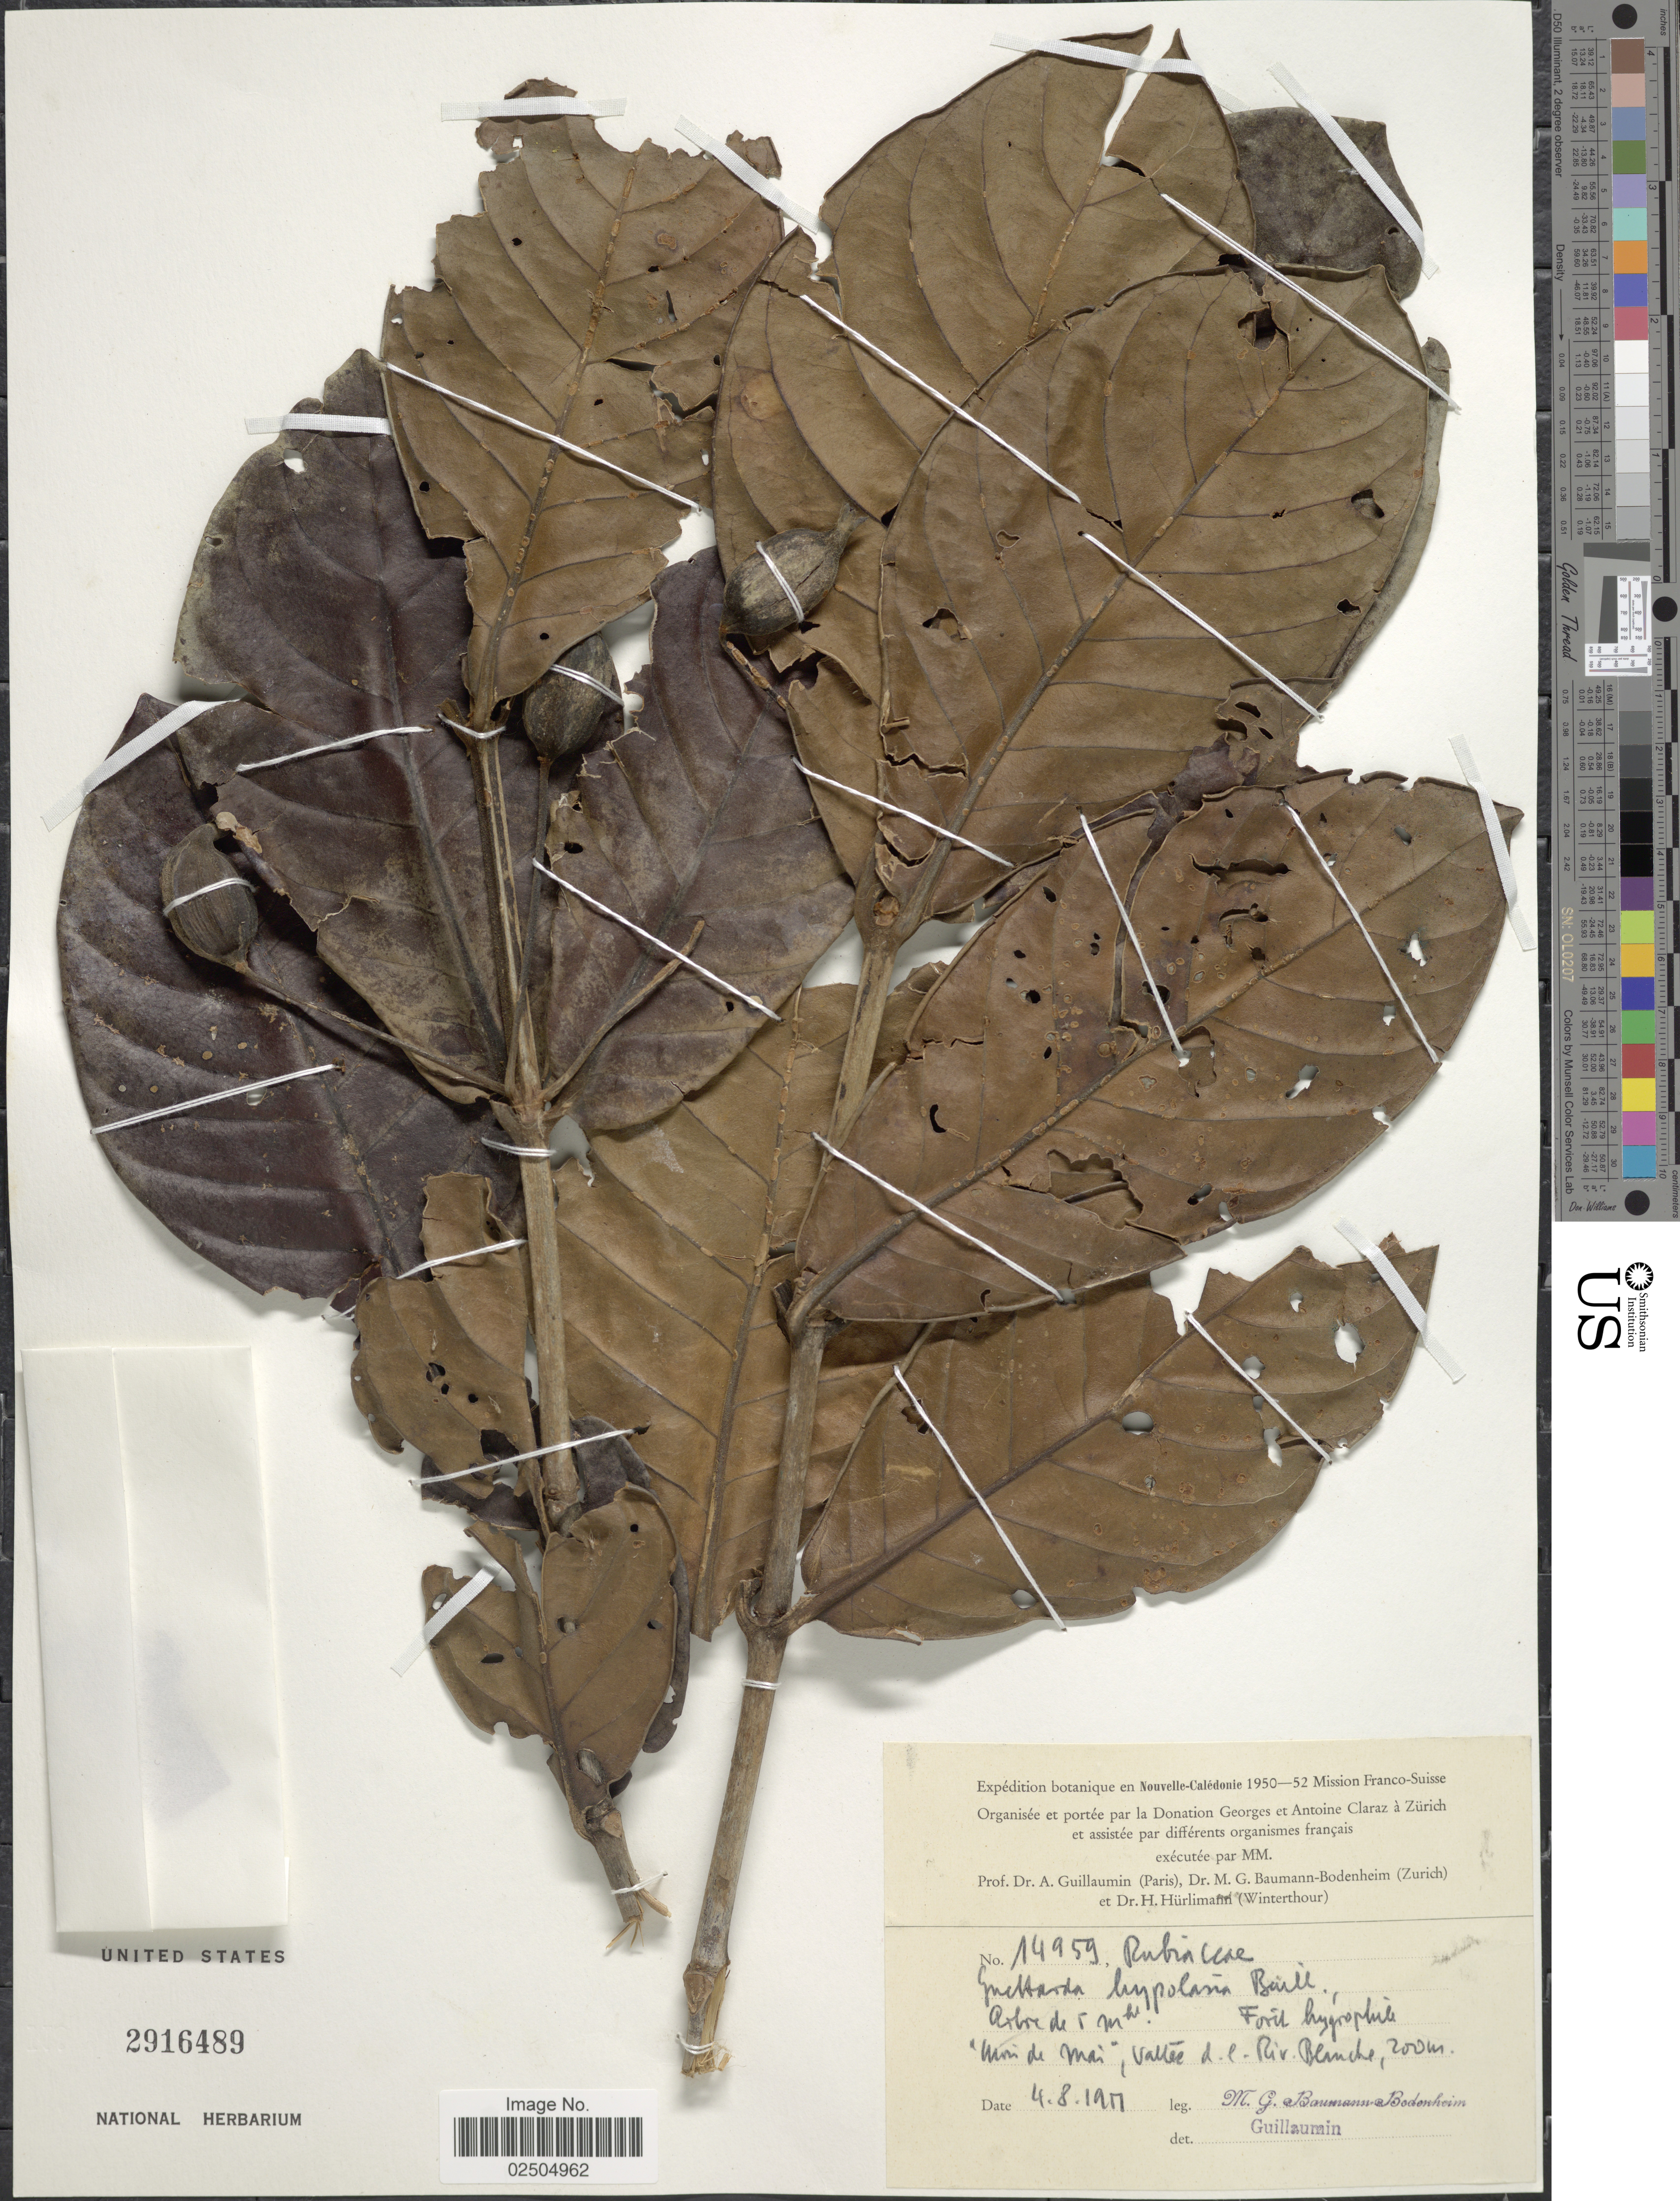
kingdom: Plantae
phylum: Tracheophyta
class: Magnoliopsida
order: Gentianales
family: Rubiaceae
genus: Guettarda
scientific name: Guettarda hypolasia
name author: Baill.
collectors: M. G. Baumann-Bodenheim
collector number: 14959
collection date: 1951-08-04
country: New Caledonia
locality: Nouvelle-Caledonia, Mission Franco-Suisse, Foret hygrophile, Moise de Mar, Valle de Riv. Blanche [interpreted]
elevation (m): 200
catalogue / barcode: US 2916489